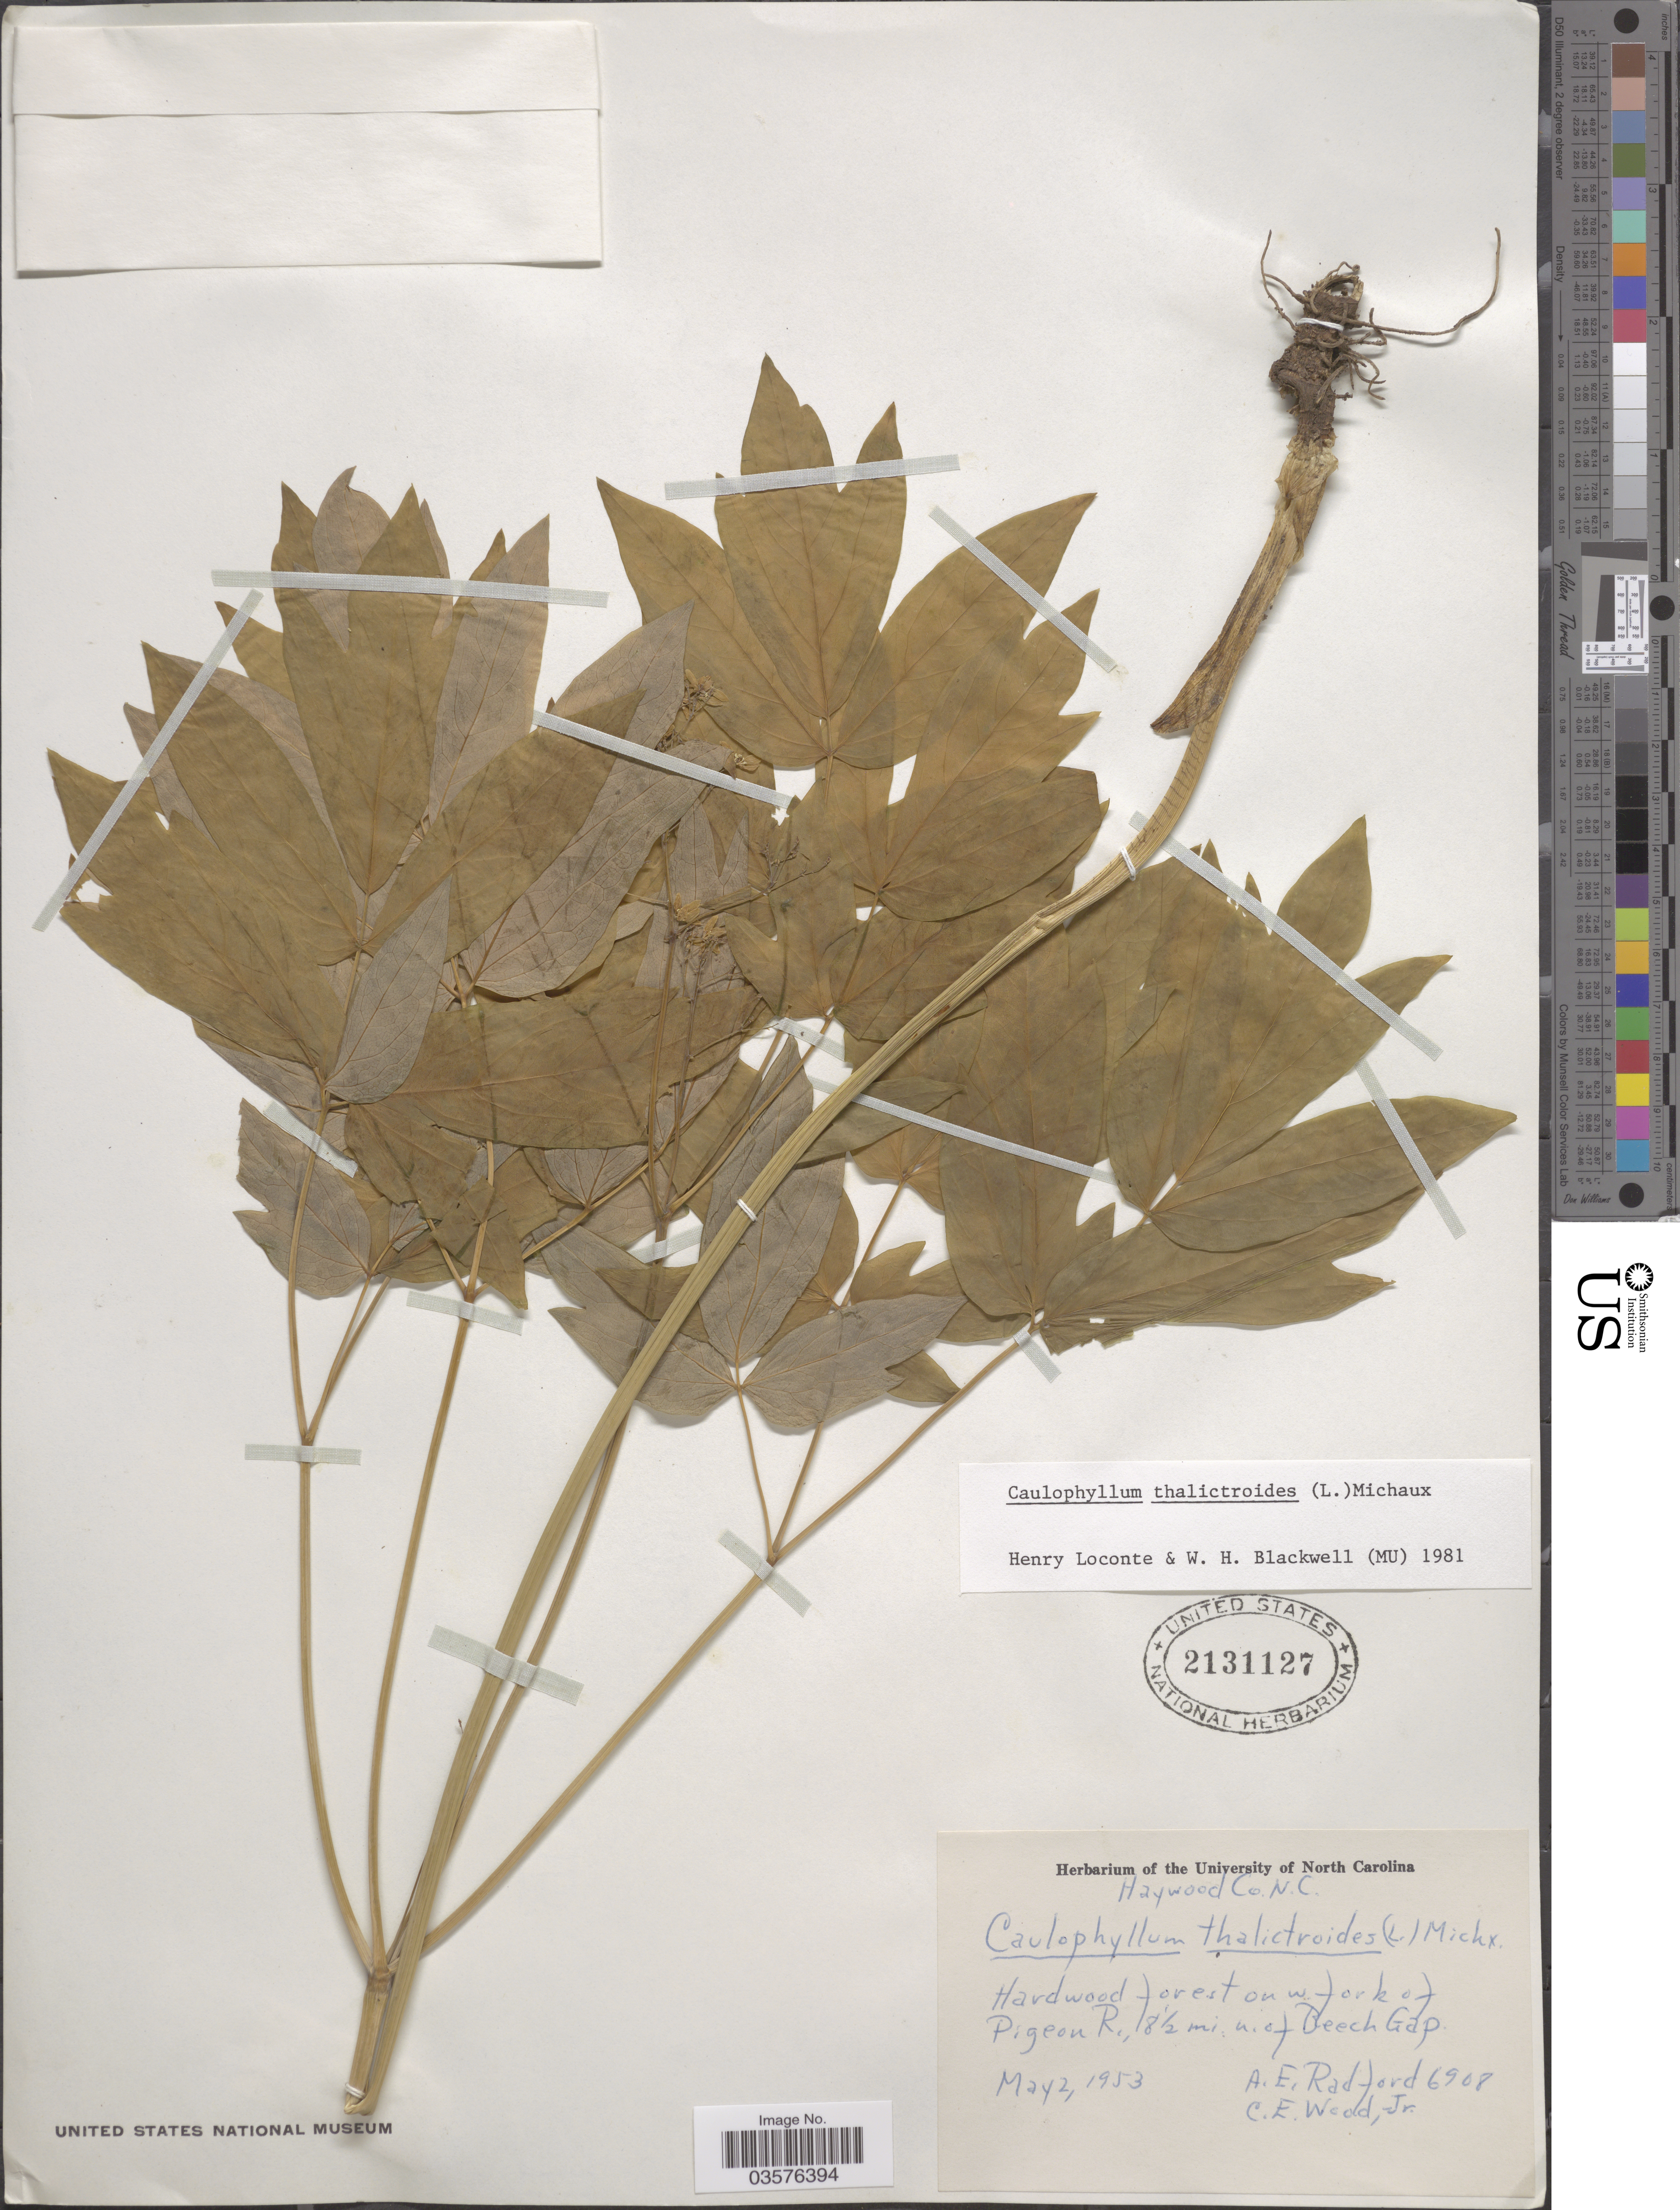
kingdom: Plantae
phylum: Tracheophyta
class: Magnoliopsida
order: Ranunculales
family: Berberidaceae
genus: Caulophyllum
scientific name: Caulophyllum thalictroides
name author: (L.) Michx.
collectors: A. E. Radford & C. Wood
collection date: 1953-05-02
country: United States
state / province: North Carolina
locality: Haywood Co. On w. fork of Pigeon R., 8½ mi. n. of Beech Gap.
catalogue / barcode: US 2131127